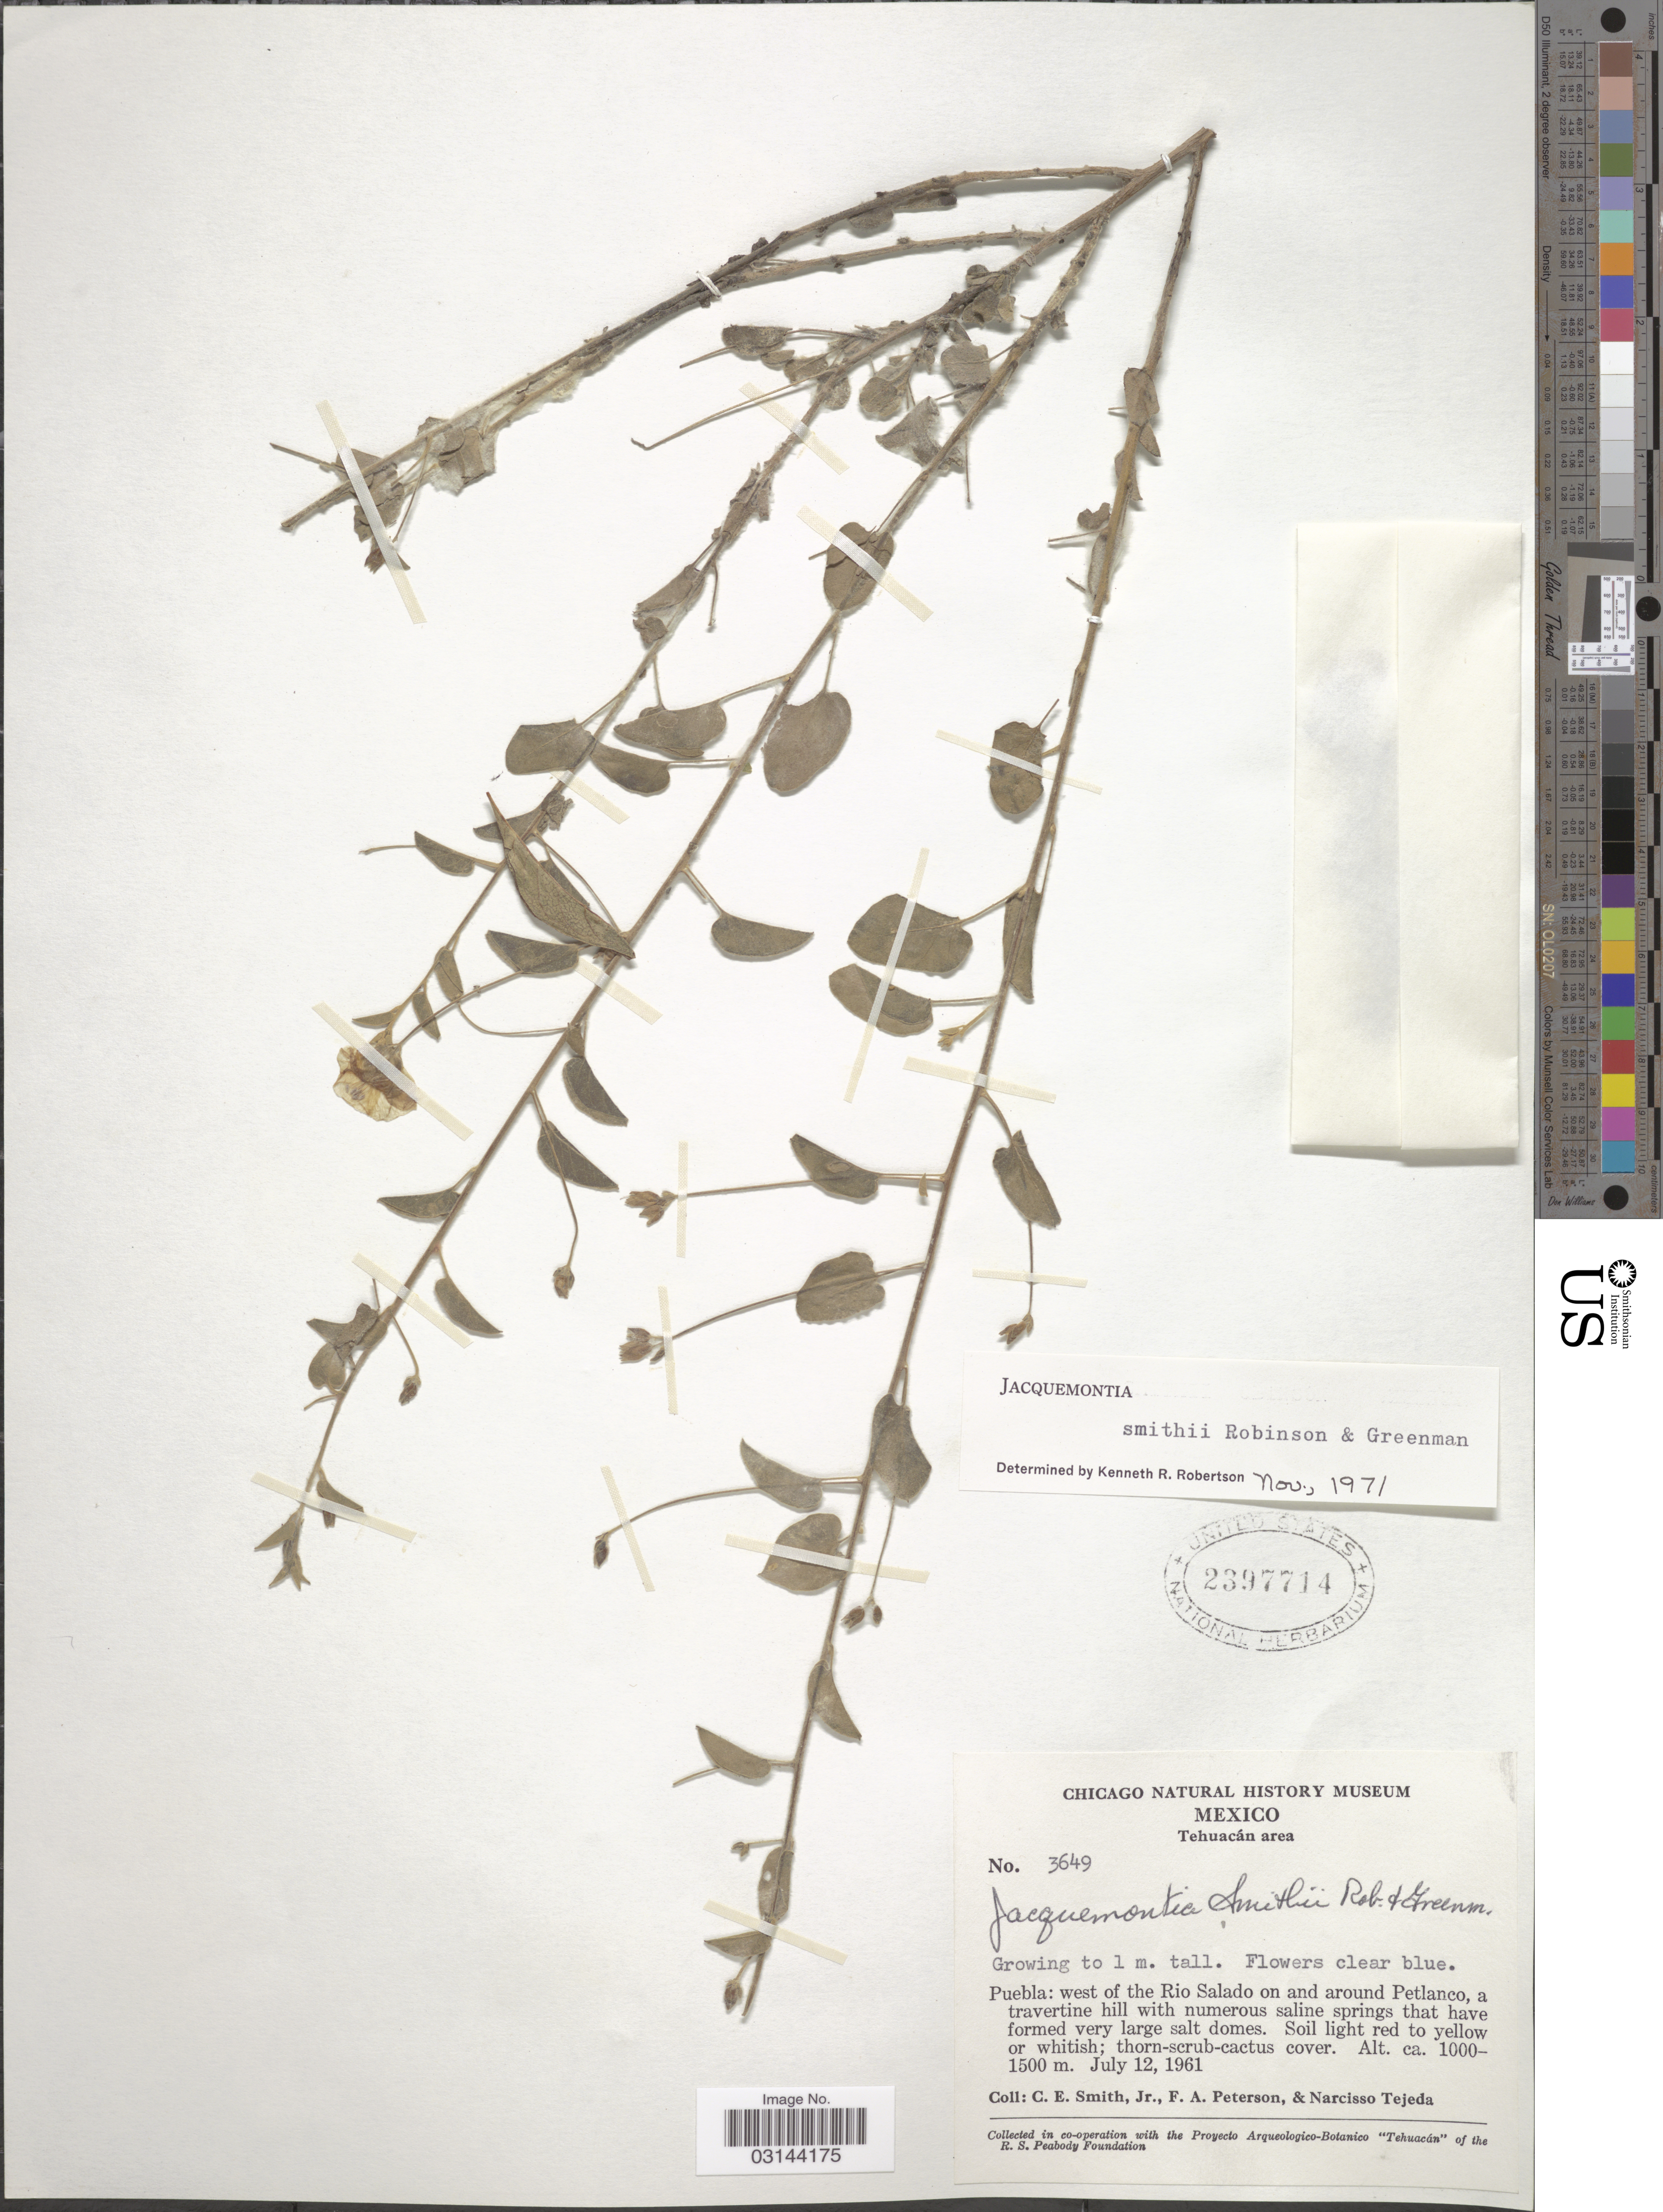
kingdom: Plantae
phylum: Tracheophyta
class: Magnoliopsida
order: Solanales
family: Convolvulaceae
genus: Jacquemontia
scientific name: Jacquemontia smithii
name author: B.L. Rob. & Greenm.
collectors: C. E. Smith Jr., F. A. Peterson & N. Tejeda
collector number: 3649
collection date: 1961-07-12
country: Mexico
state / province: Puebla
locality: Tehuacán area, Puebla: west of the Rio Salado on and around Petlanco.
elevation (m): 1000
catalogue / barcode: US 2397714